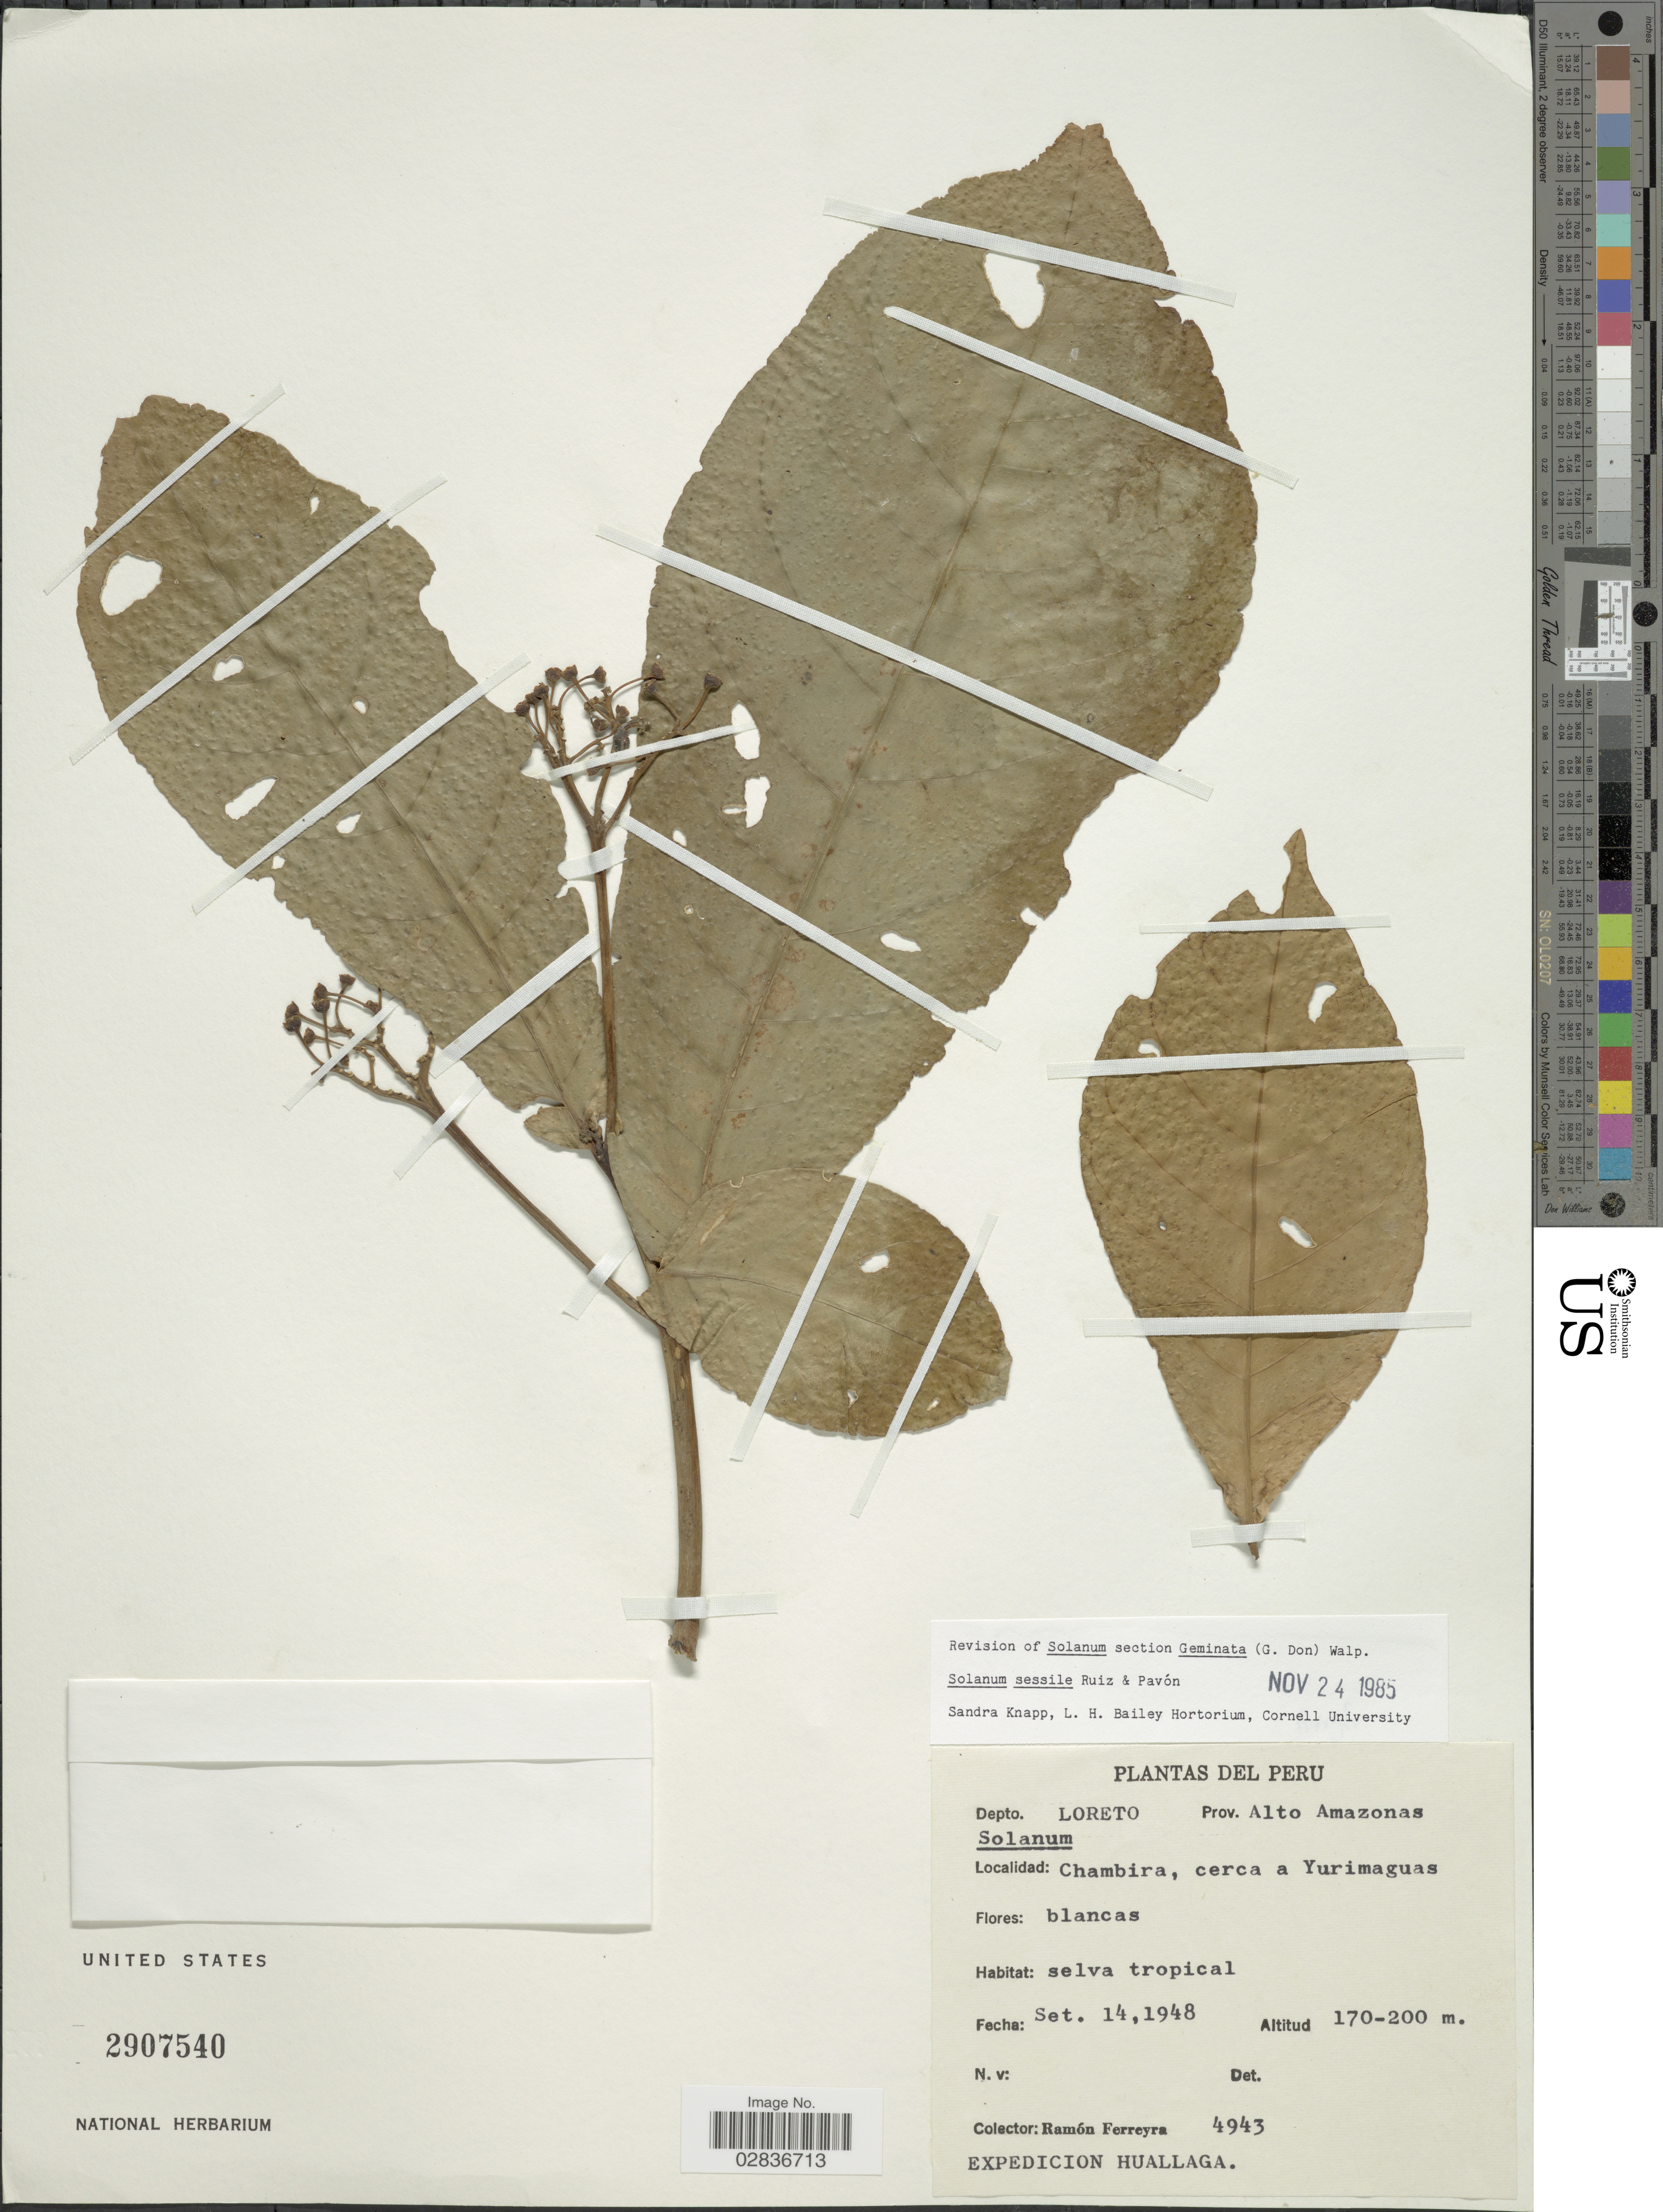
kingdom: Plantae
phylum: Tracheophyta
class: Magnoliopsida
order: Solanales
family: Solanaceae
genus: Solanum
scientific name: Solanum sessile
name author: Dunal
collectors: R. A. Ferreyra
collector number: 4943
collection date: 1948-09-14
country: Peru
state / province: Loreto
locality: Depto. Loreto. Prov. Alto Amazonas. Chambira, cerca a Yurimaguas. Huallaga.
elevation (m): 170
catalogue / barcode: US 2907540